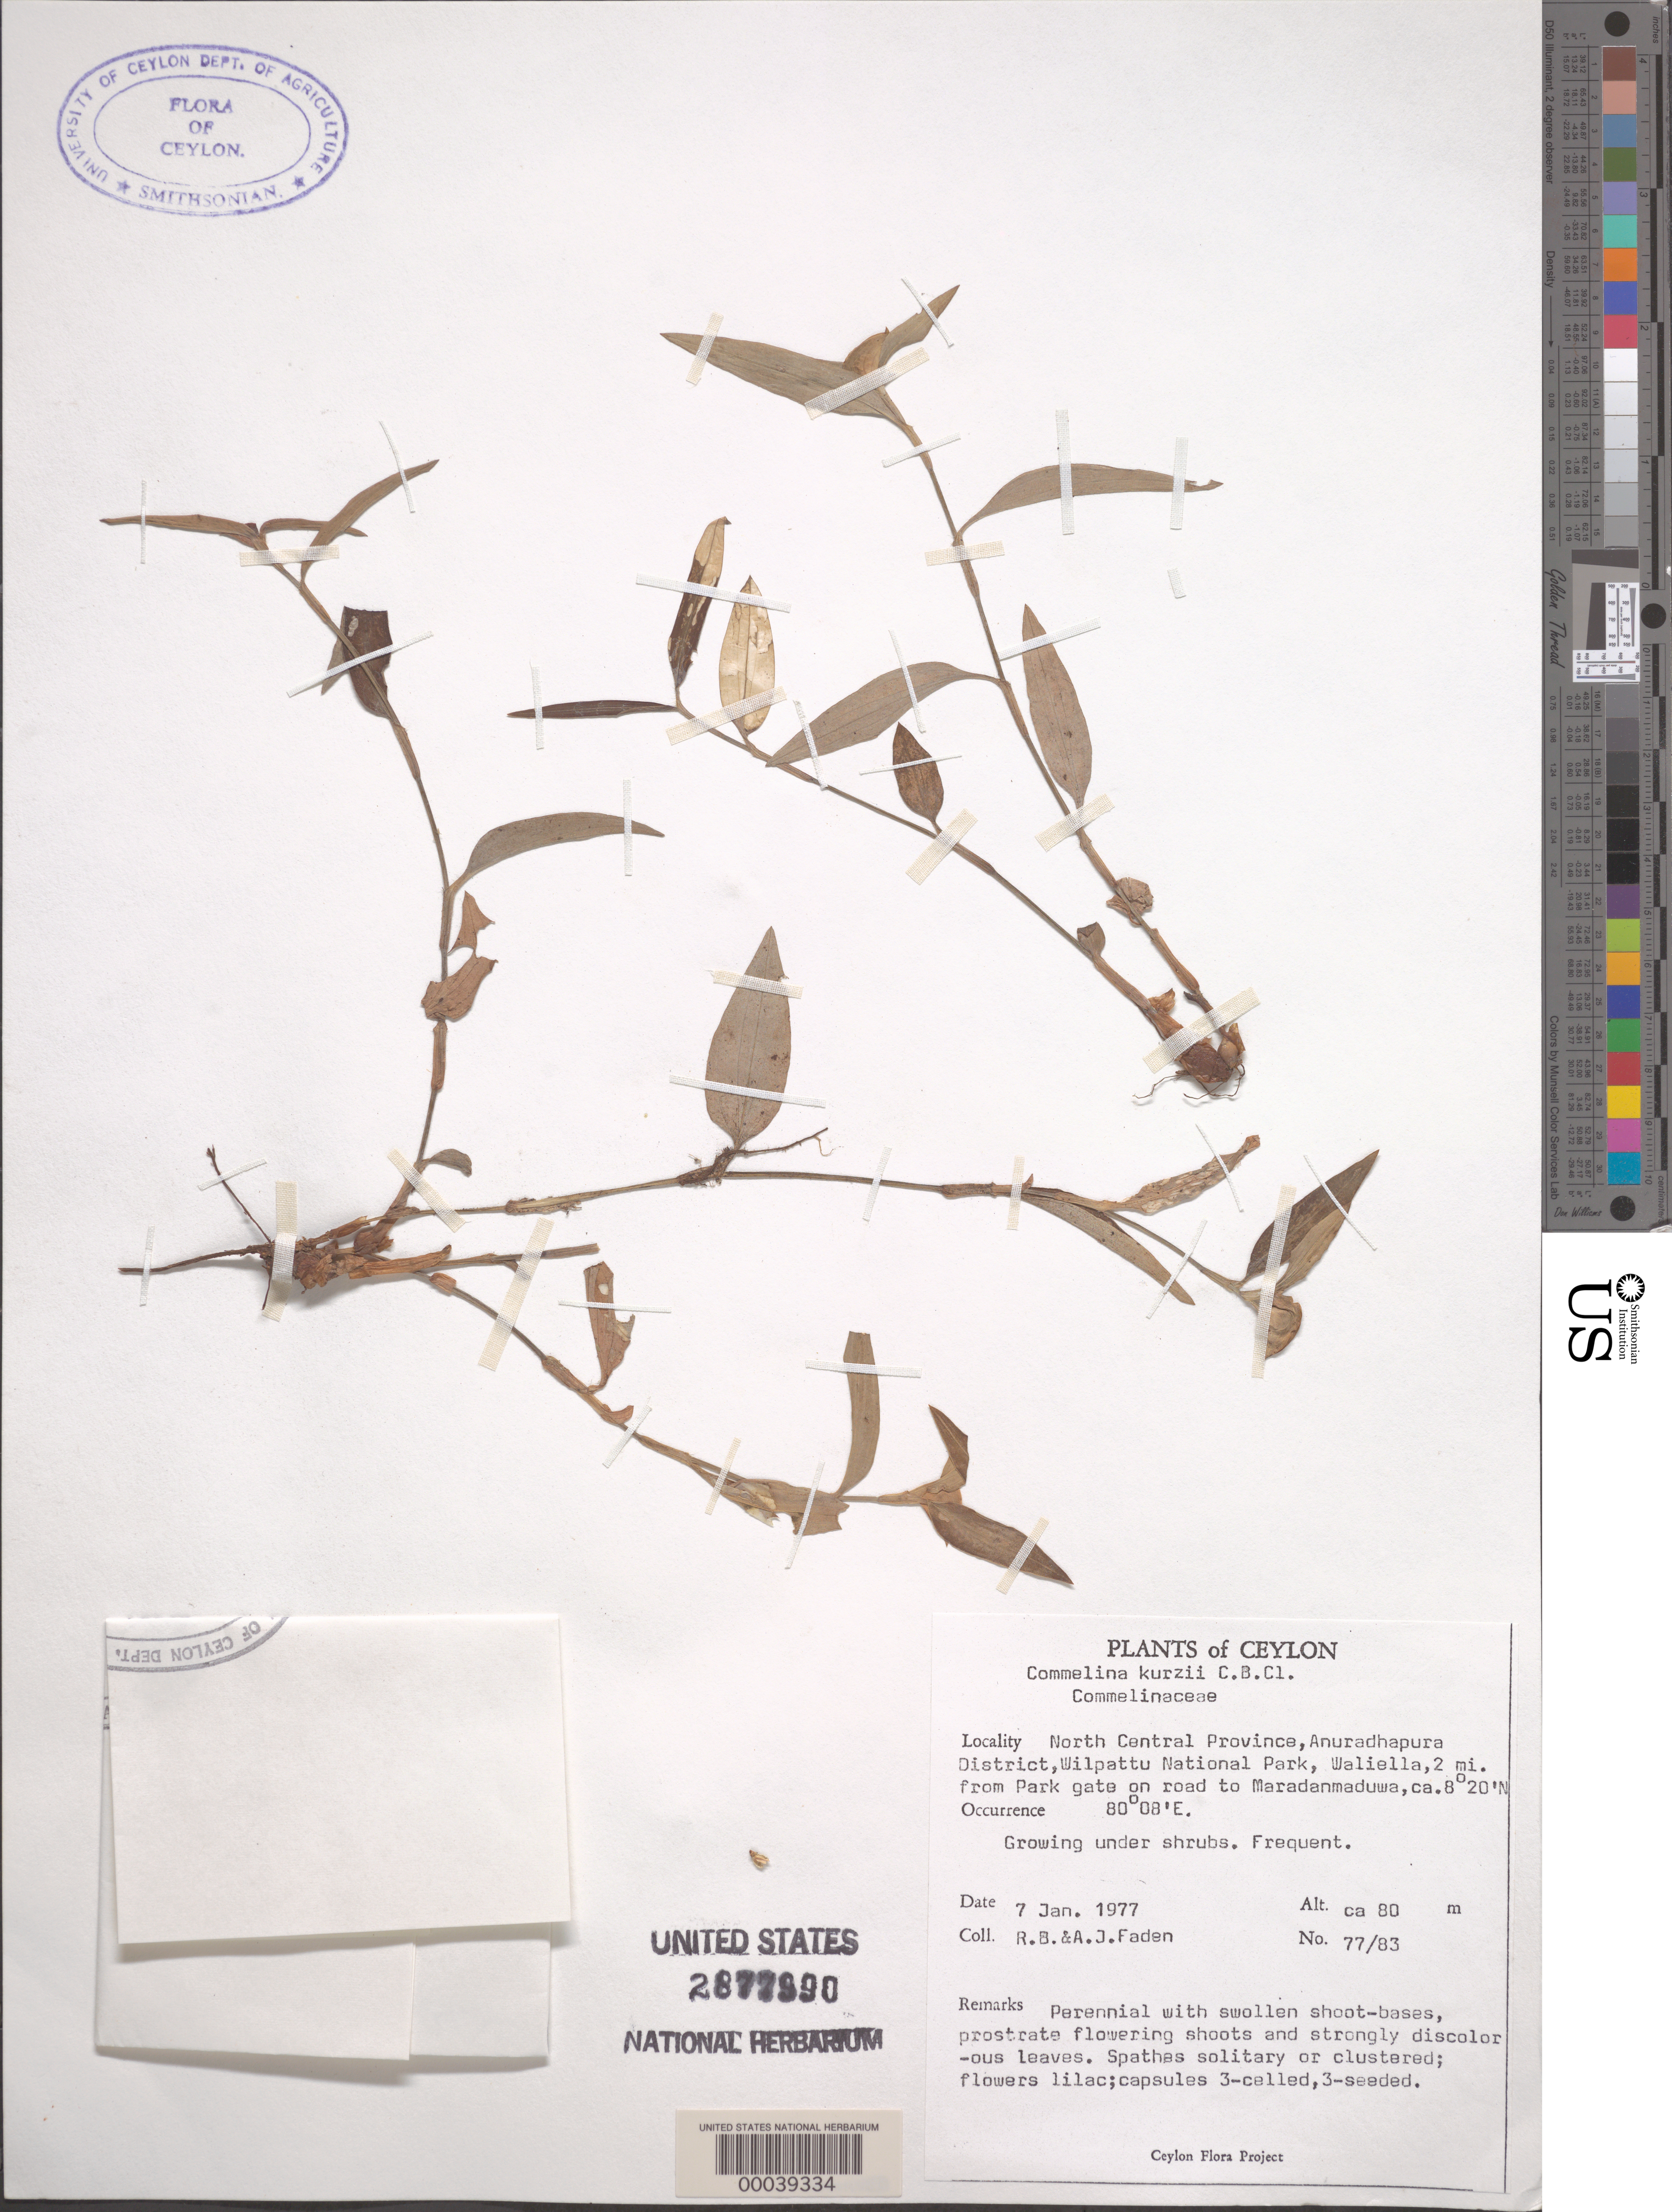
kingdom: Plantae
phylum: Tracheophyta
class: Liliopsida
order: Commelinales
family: Commelinaceae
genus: Commelina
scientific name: Commelina kurzii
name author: C.B. Clarke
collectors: R. B. Faden & A. J. Faden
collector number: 77/83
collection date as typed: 07 Jan 1977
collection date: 1977-01-07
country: Sri Lanka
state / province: North Central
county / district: Anuradhapura Dist.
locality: Wilaattu national park, waliella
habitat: Under shrubs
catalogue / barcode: US 2877990